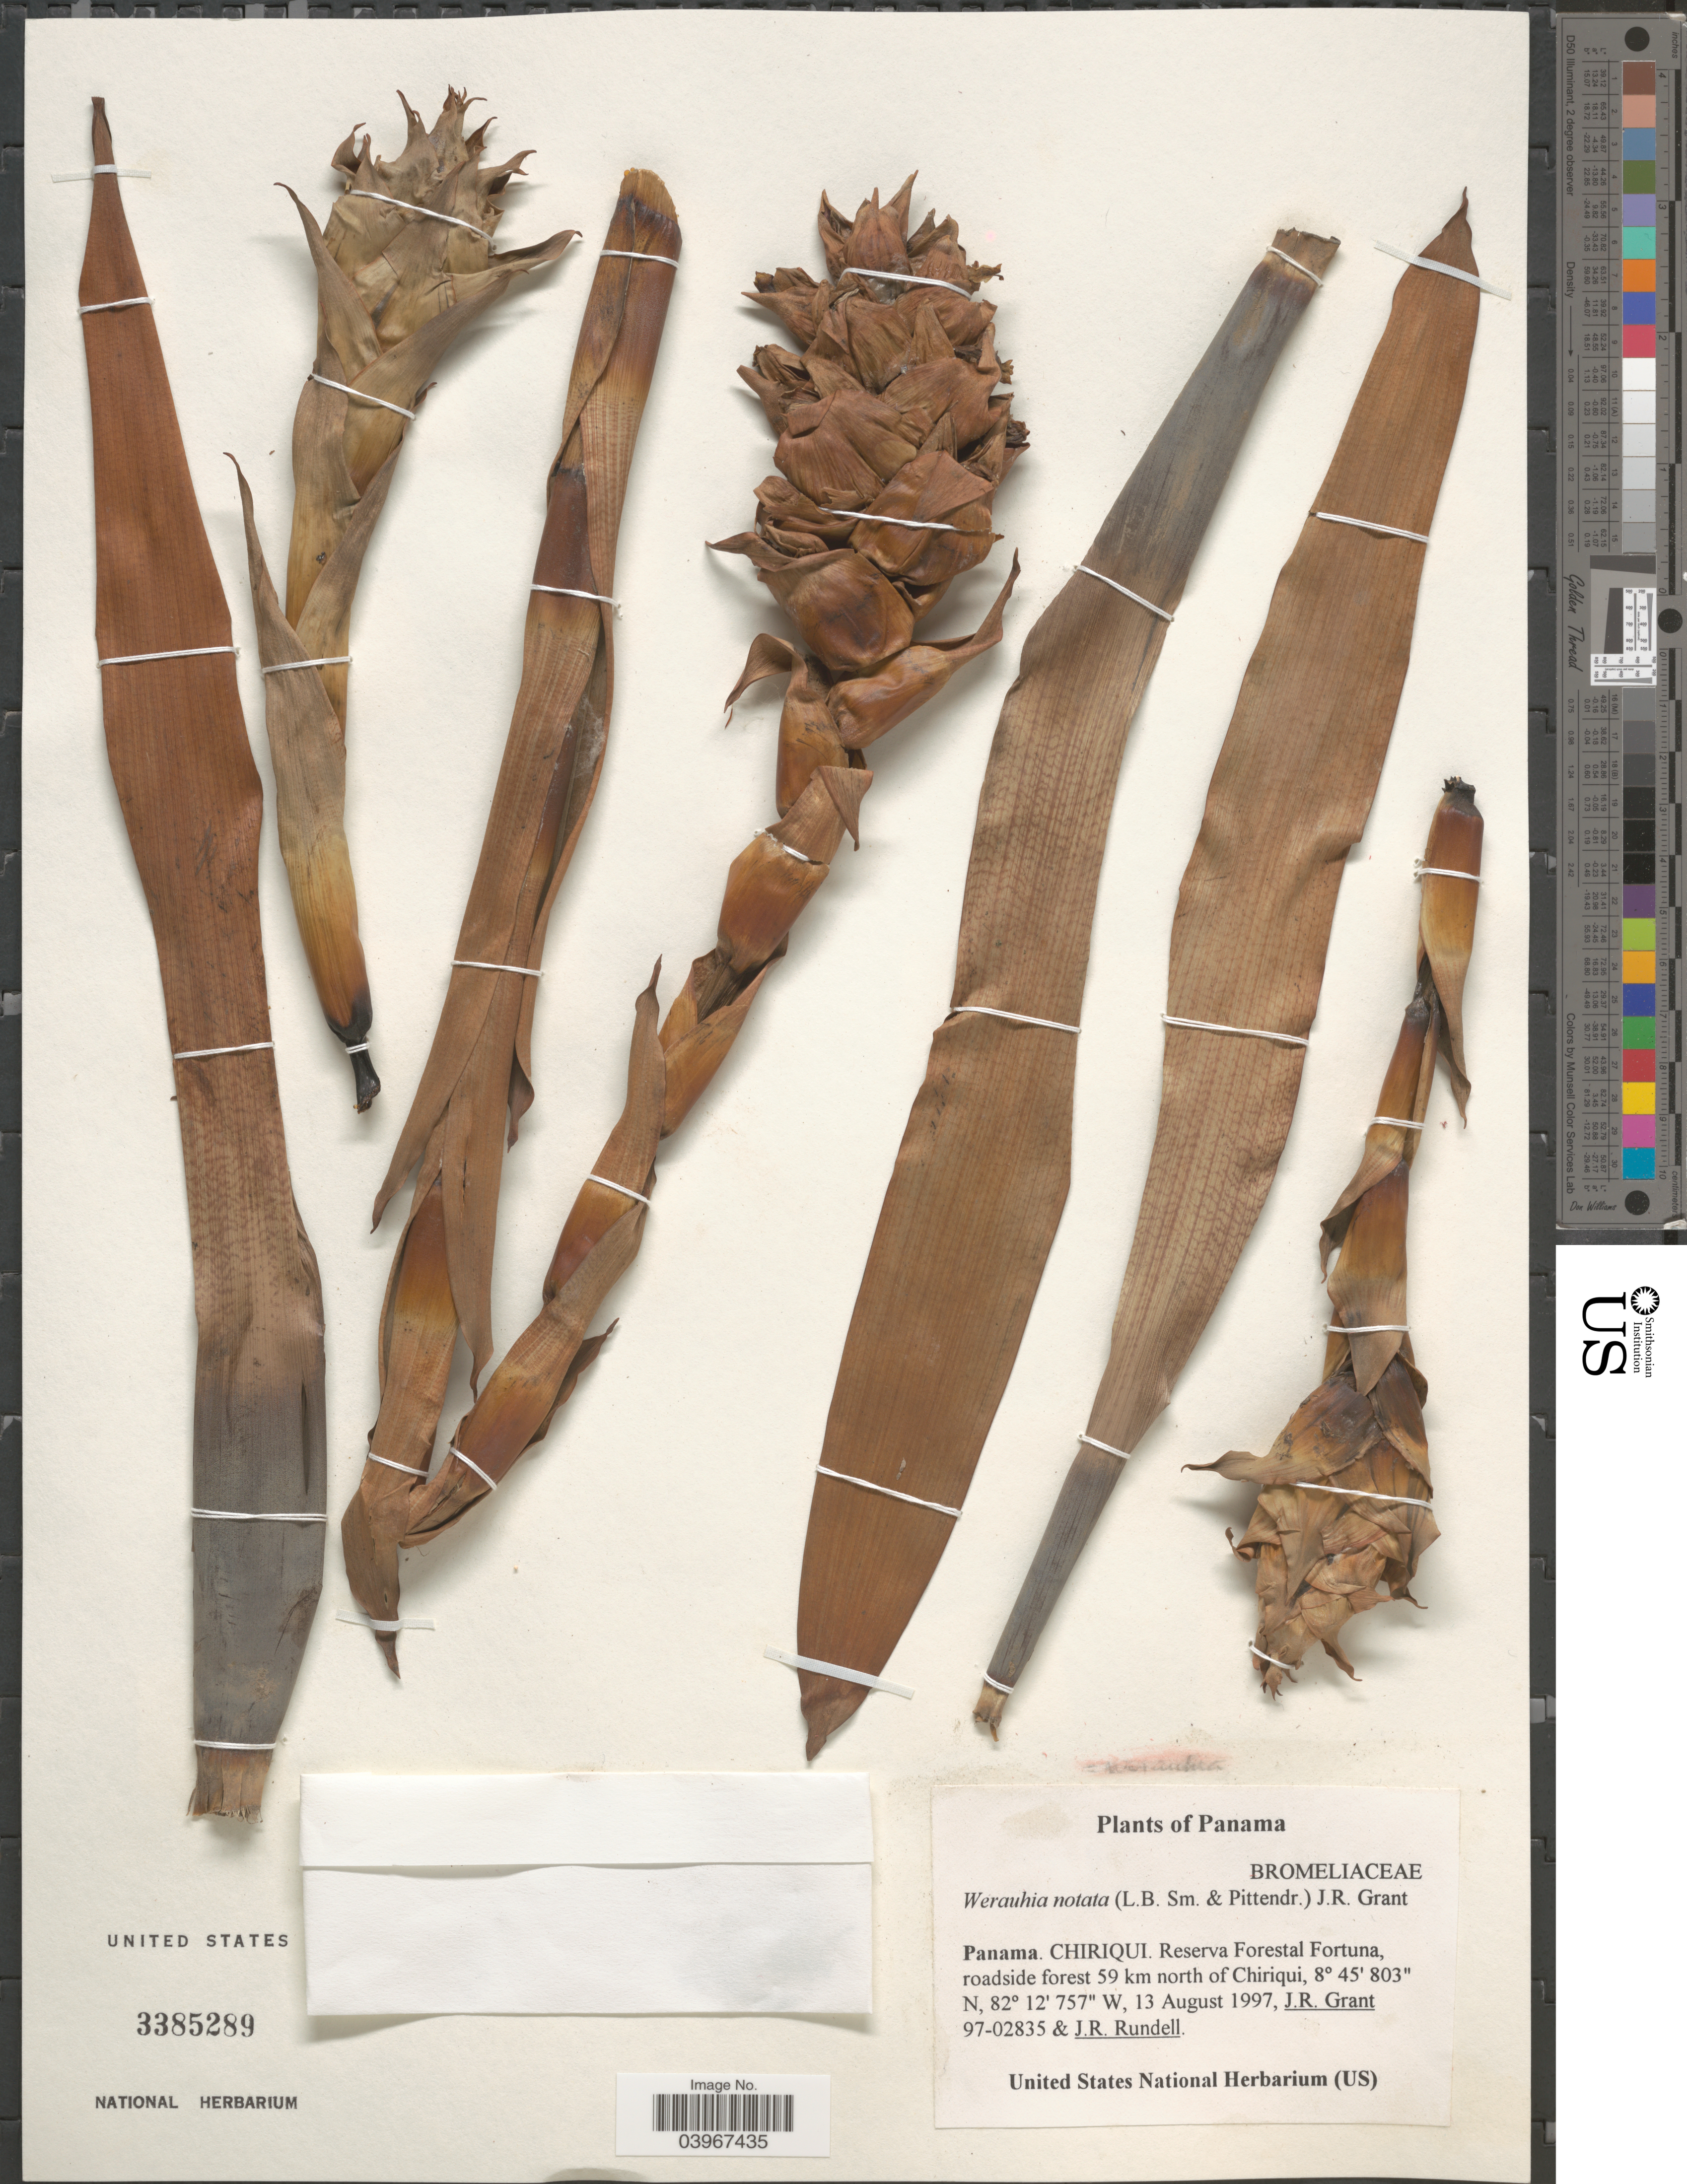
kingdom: Plantae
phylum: Tracheophyta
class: Liliopsida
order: Poales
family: Bromeliaceae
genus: Werauhia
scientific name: Werauhia notata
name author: (L.B. Sm. & Pittendr.) J.R. Grant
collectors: J. Grant & J. R. Rundell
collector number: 97-02835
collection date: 1997-08-13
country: Panama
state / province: Chiriqui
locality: Reserva Forestal Fortuna, roadside forest 59 km north of Chiriqui.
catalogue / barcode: US 3385289